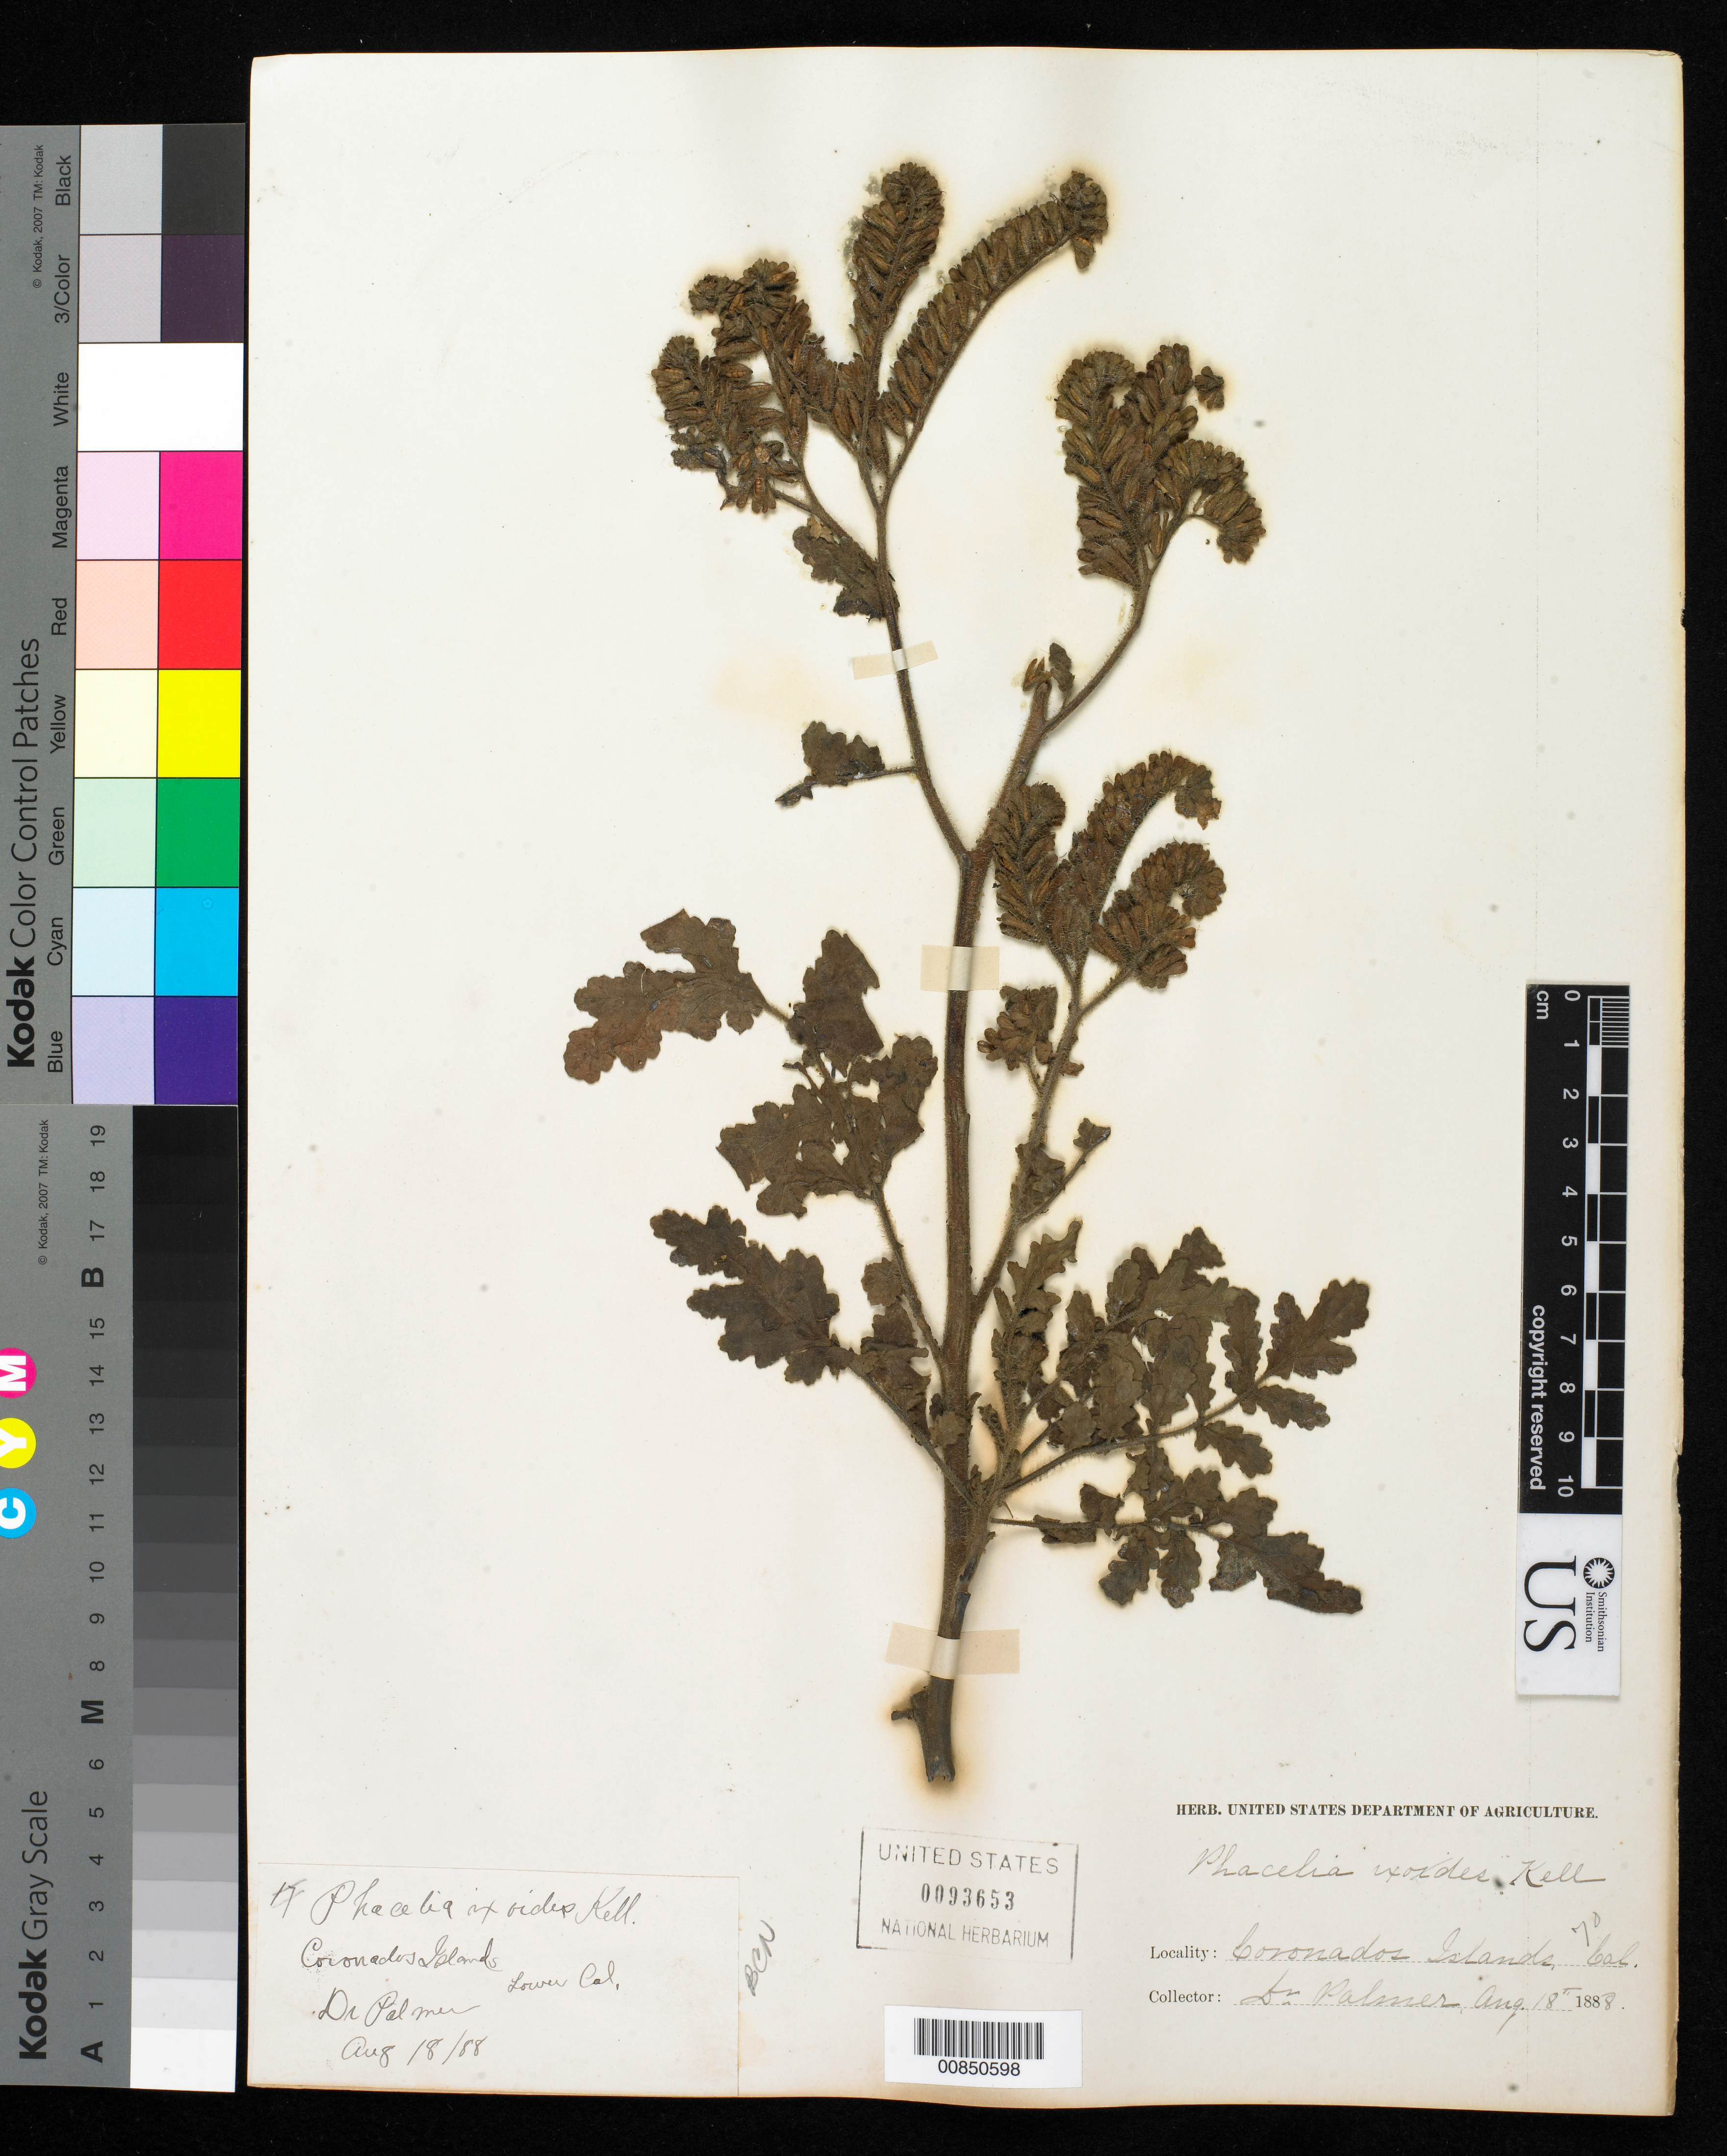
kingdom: Plantae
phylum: Tracheophyta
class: Magnoliopsida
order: Boraginales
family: Hydrophyllaceae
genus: Phacelia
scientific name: Phacelia ixodes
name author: Kellogg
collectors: E. Palmer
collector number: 70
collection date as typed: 18 Aug 1888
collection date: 1888-08-18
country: Mexico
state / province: Baja California Norte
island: Islas Coronado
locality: Coronado Islands, Baja California.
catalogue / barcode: US 93653